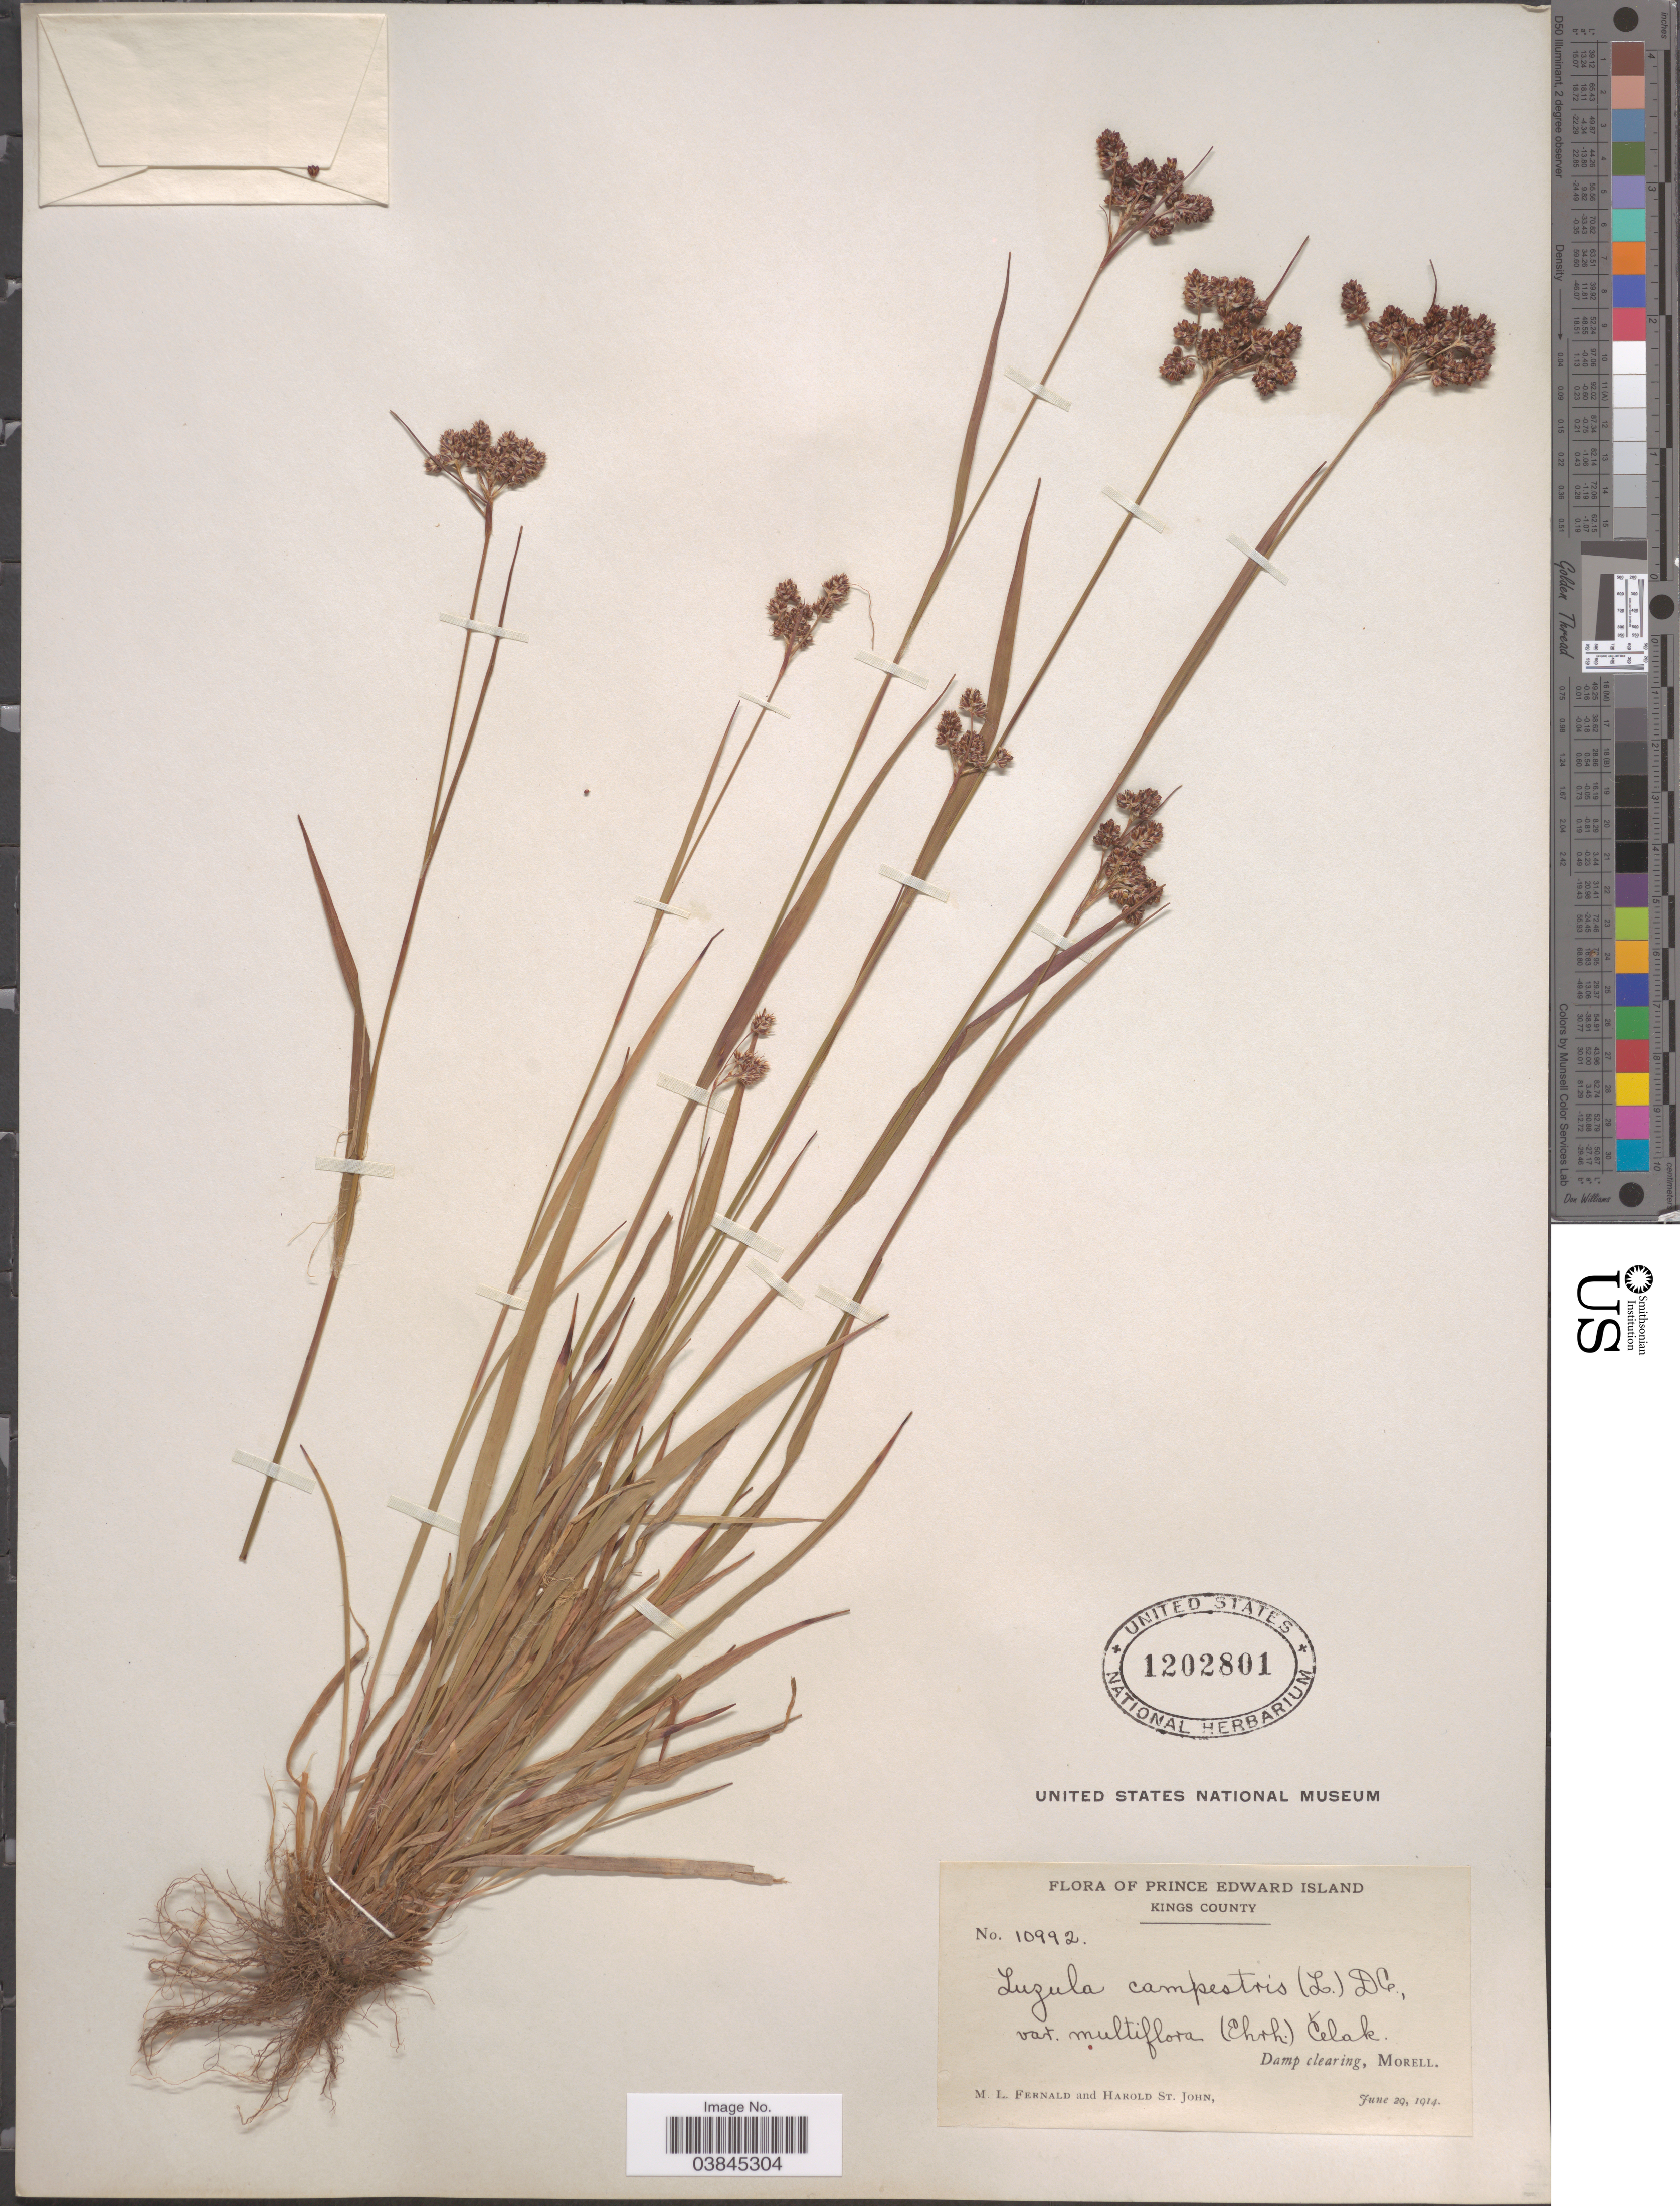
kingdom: Plantae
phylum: Tracheophyta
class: Liliopsida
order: Poales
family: Juncaceae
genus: Luzula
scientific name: Luzula campestris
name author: (L.) DC.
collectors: M. L. Fernald & H. St. John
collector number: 10992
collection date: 1914-06-29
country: Canada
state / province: Prince Edward Island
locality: Kings County. Morell.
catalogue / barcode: US 1202801